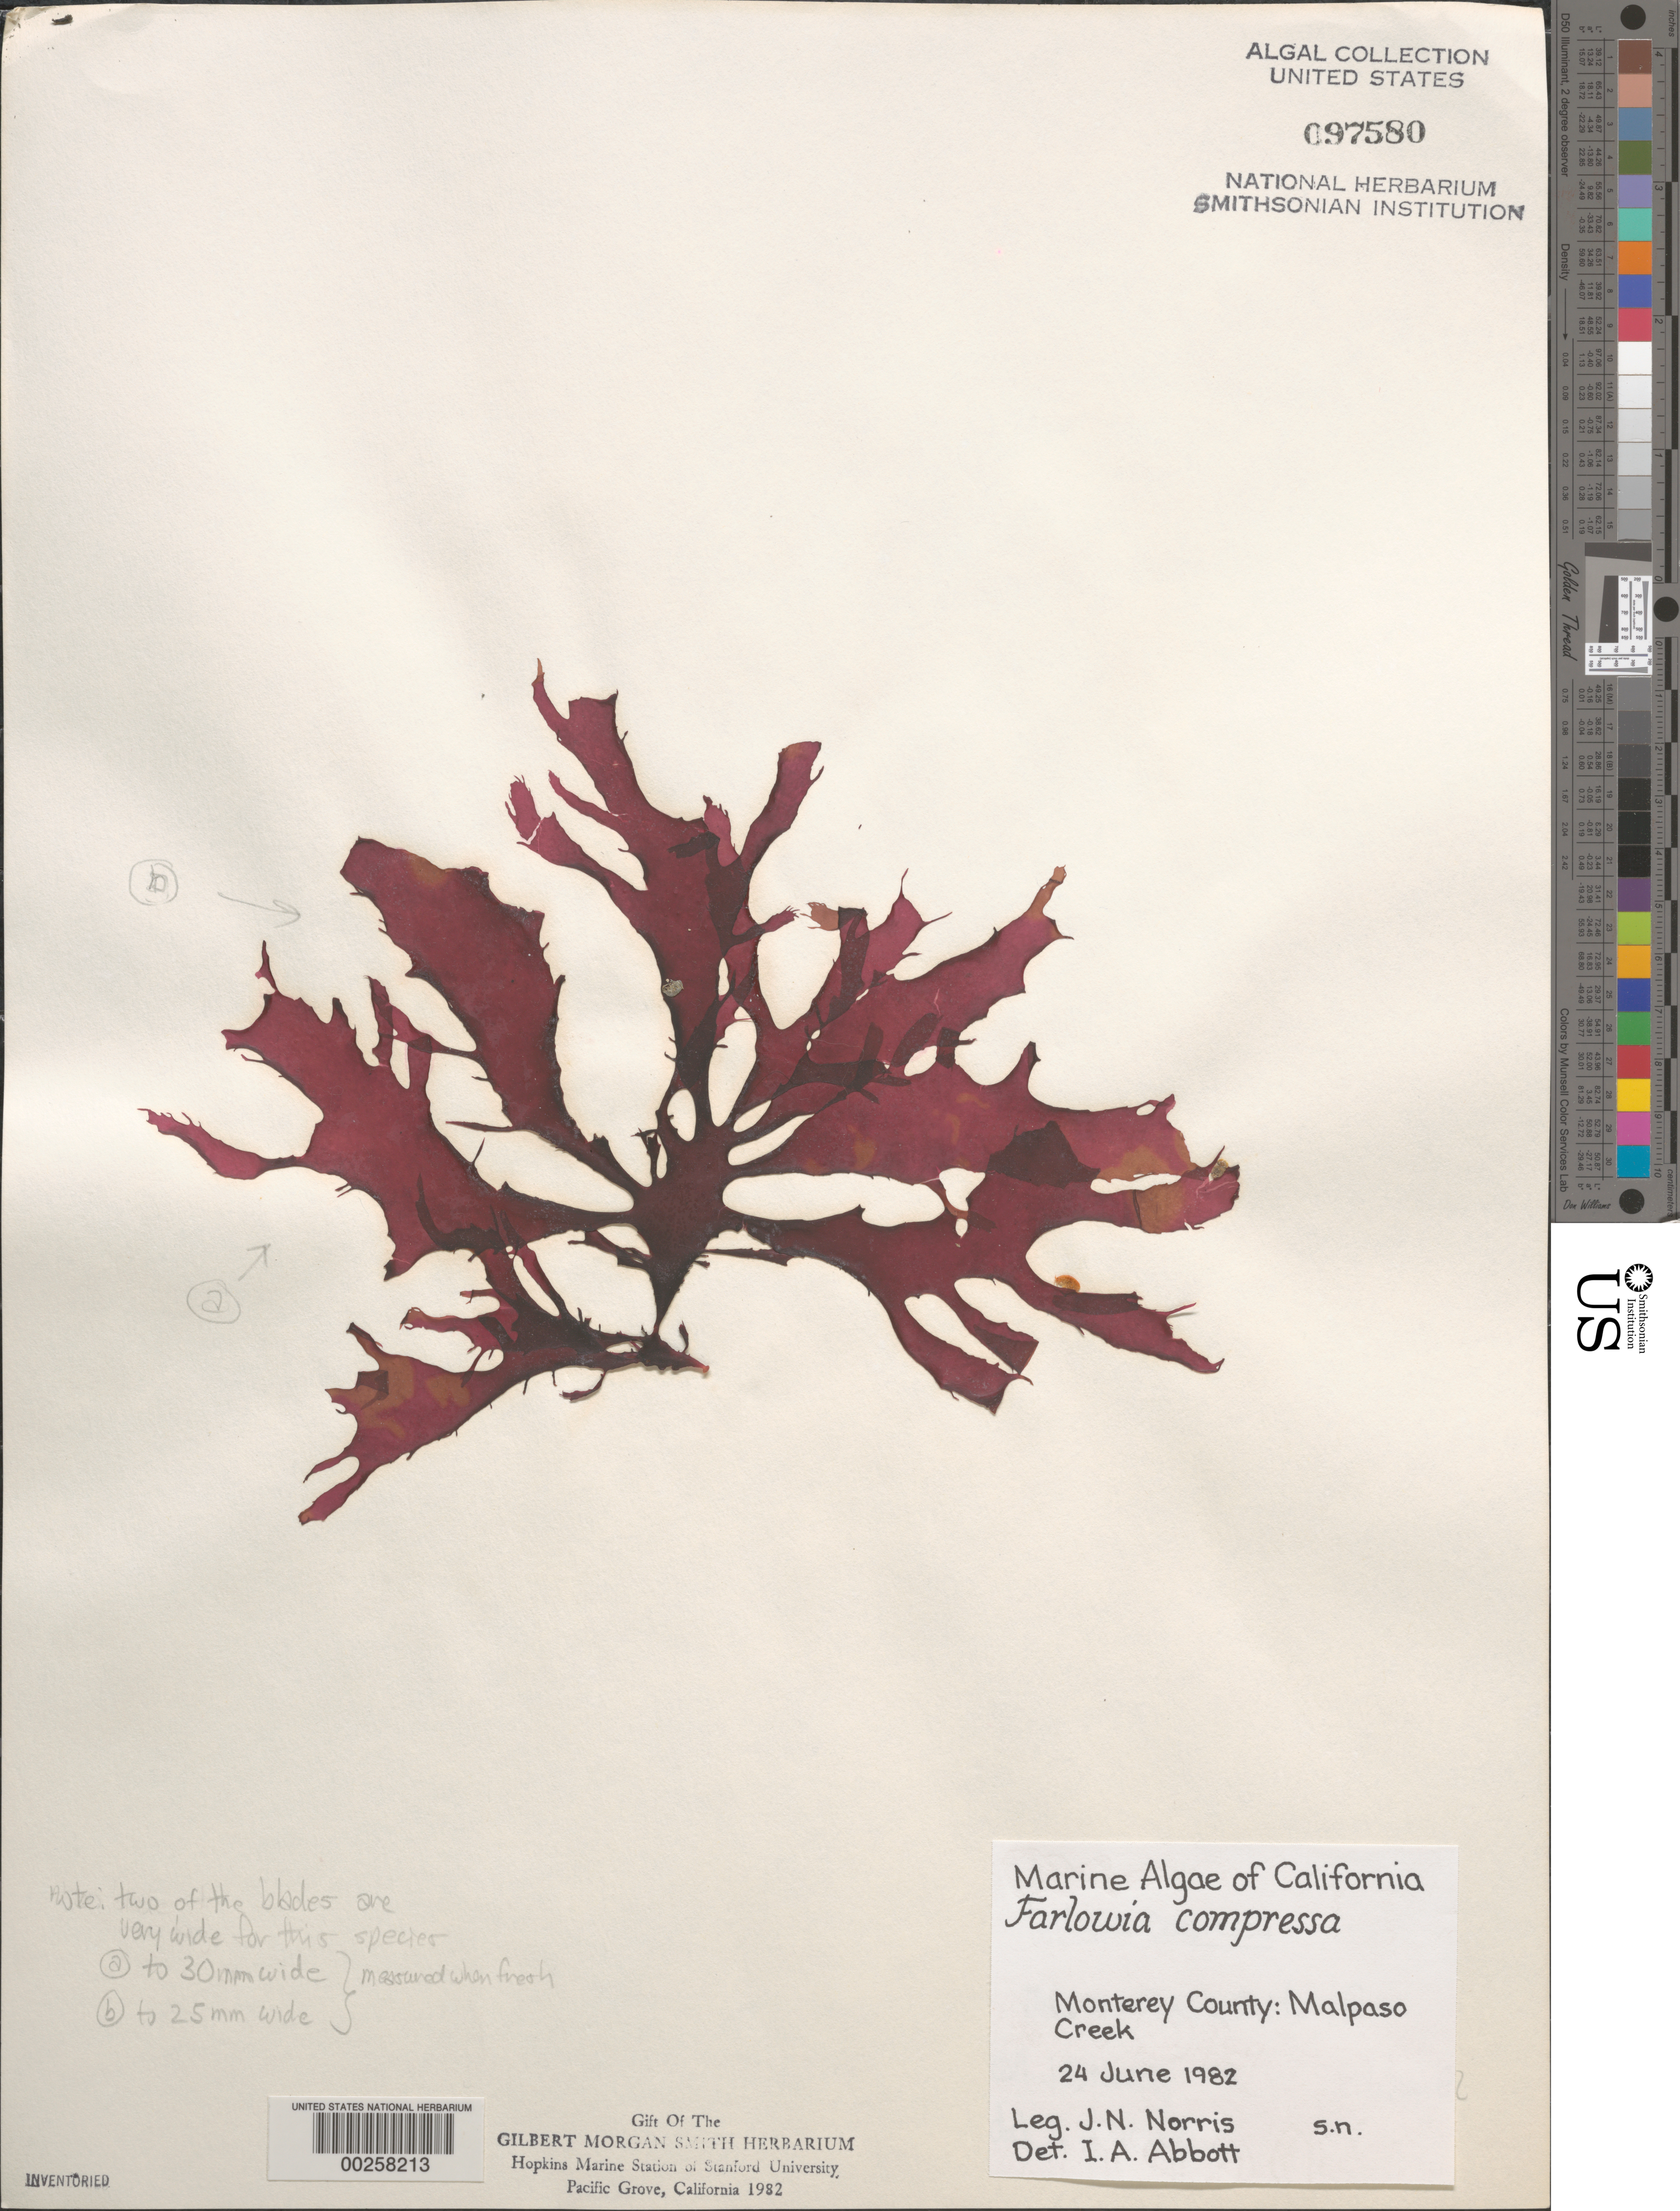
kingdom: Plantae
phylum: Rhodophyta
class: Florideophyceae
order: Gigartinales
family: Dumontiaceae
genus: Farlowia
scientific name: Farlowia compressa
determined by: Abbott, Isabella A.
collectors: J. N. Norris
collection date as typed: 24 Jun 1982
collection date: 1982-06-24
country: United States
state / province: California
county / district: Monterey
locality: Malpaso Creek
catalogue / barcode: US 97580